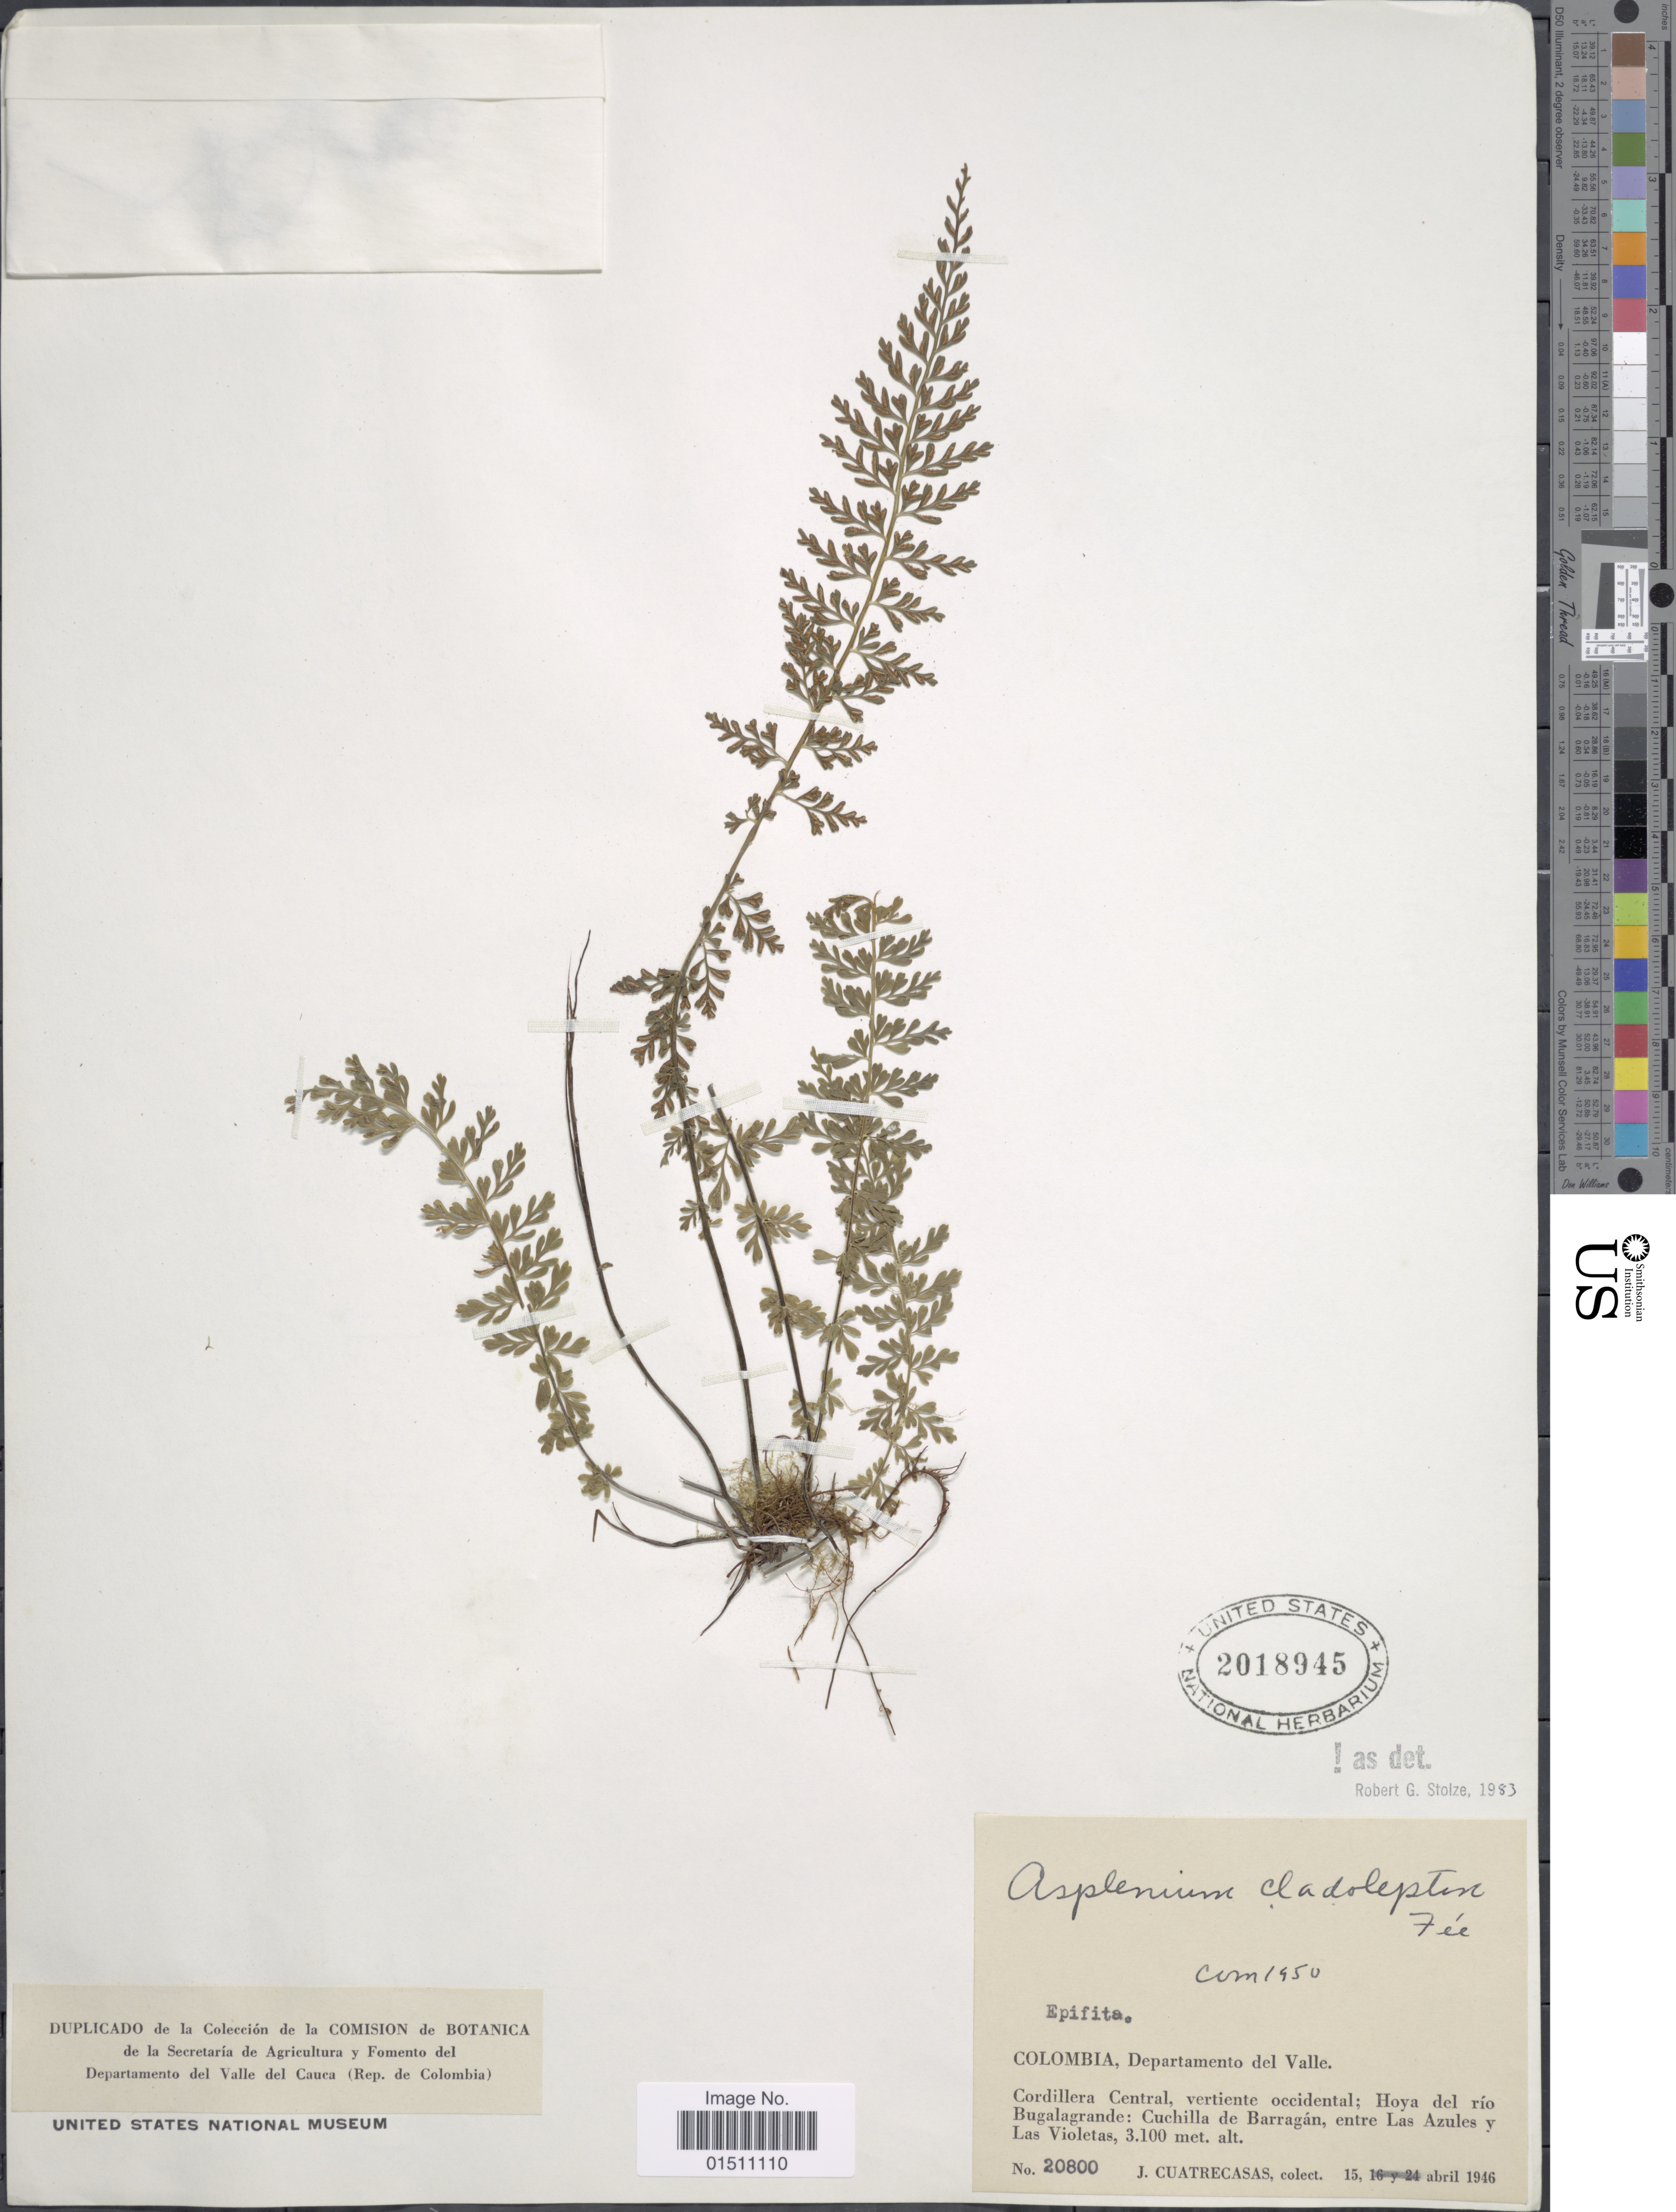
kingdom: Plantae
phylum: Tracheophyta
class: Polypodiopsida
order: Polypodiales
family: Aspleniaceae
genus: Asplenium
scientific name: Asplenium haenkeanum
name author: (C. Presl) Hieron.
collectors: J. Cuatrecasas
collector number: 20800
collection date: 1946-04-15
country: Colombia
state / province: Valle del Cauca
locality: Colombia, Departamento del Valle. Cordillera Central, vertiente occidental; Hoya del río Bugalagrande: Cuchilla de Barragán, entre Azules y Las Violetas.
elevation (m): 3100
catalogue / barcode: US 2018945